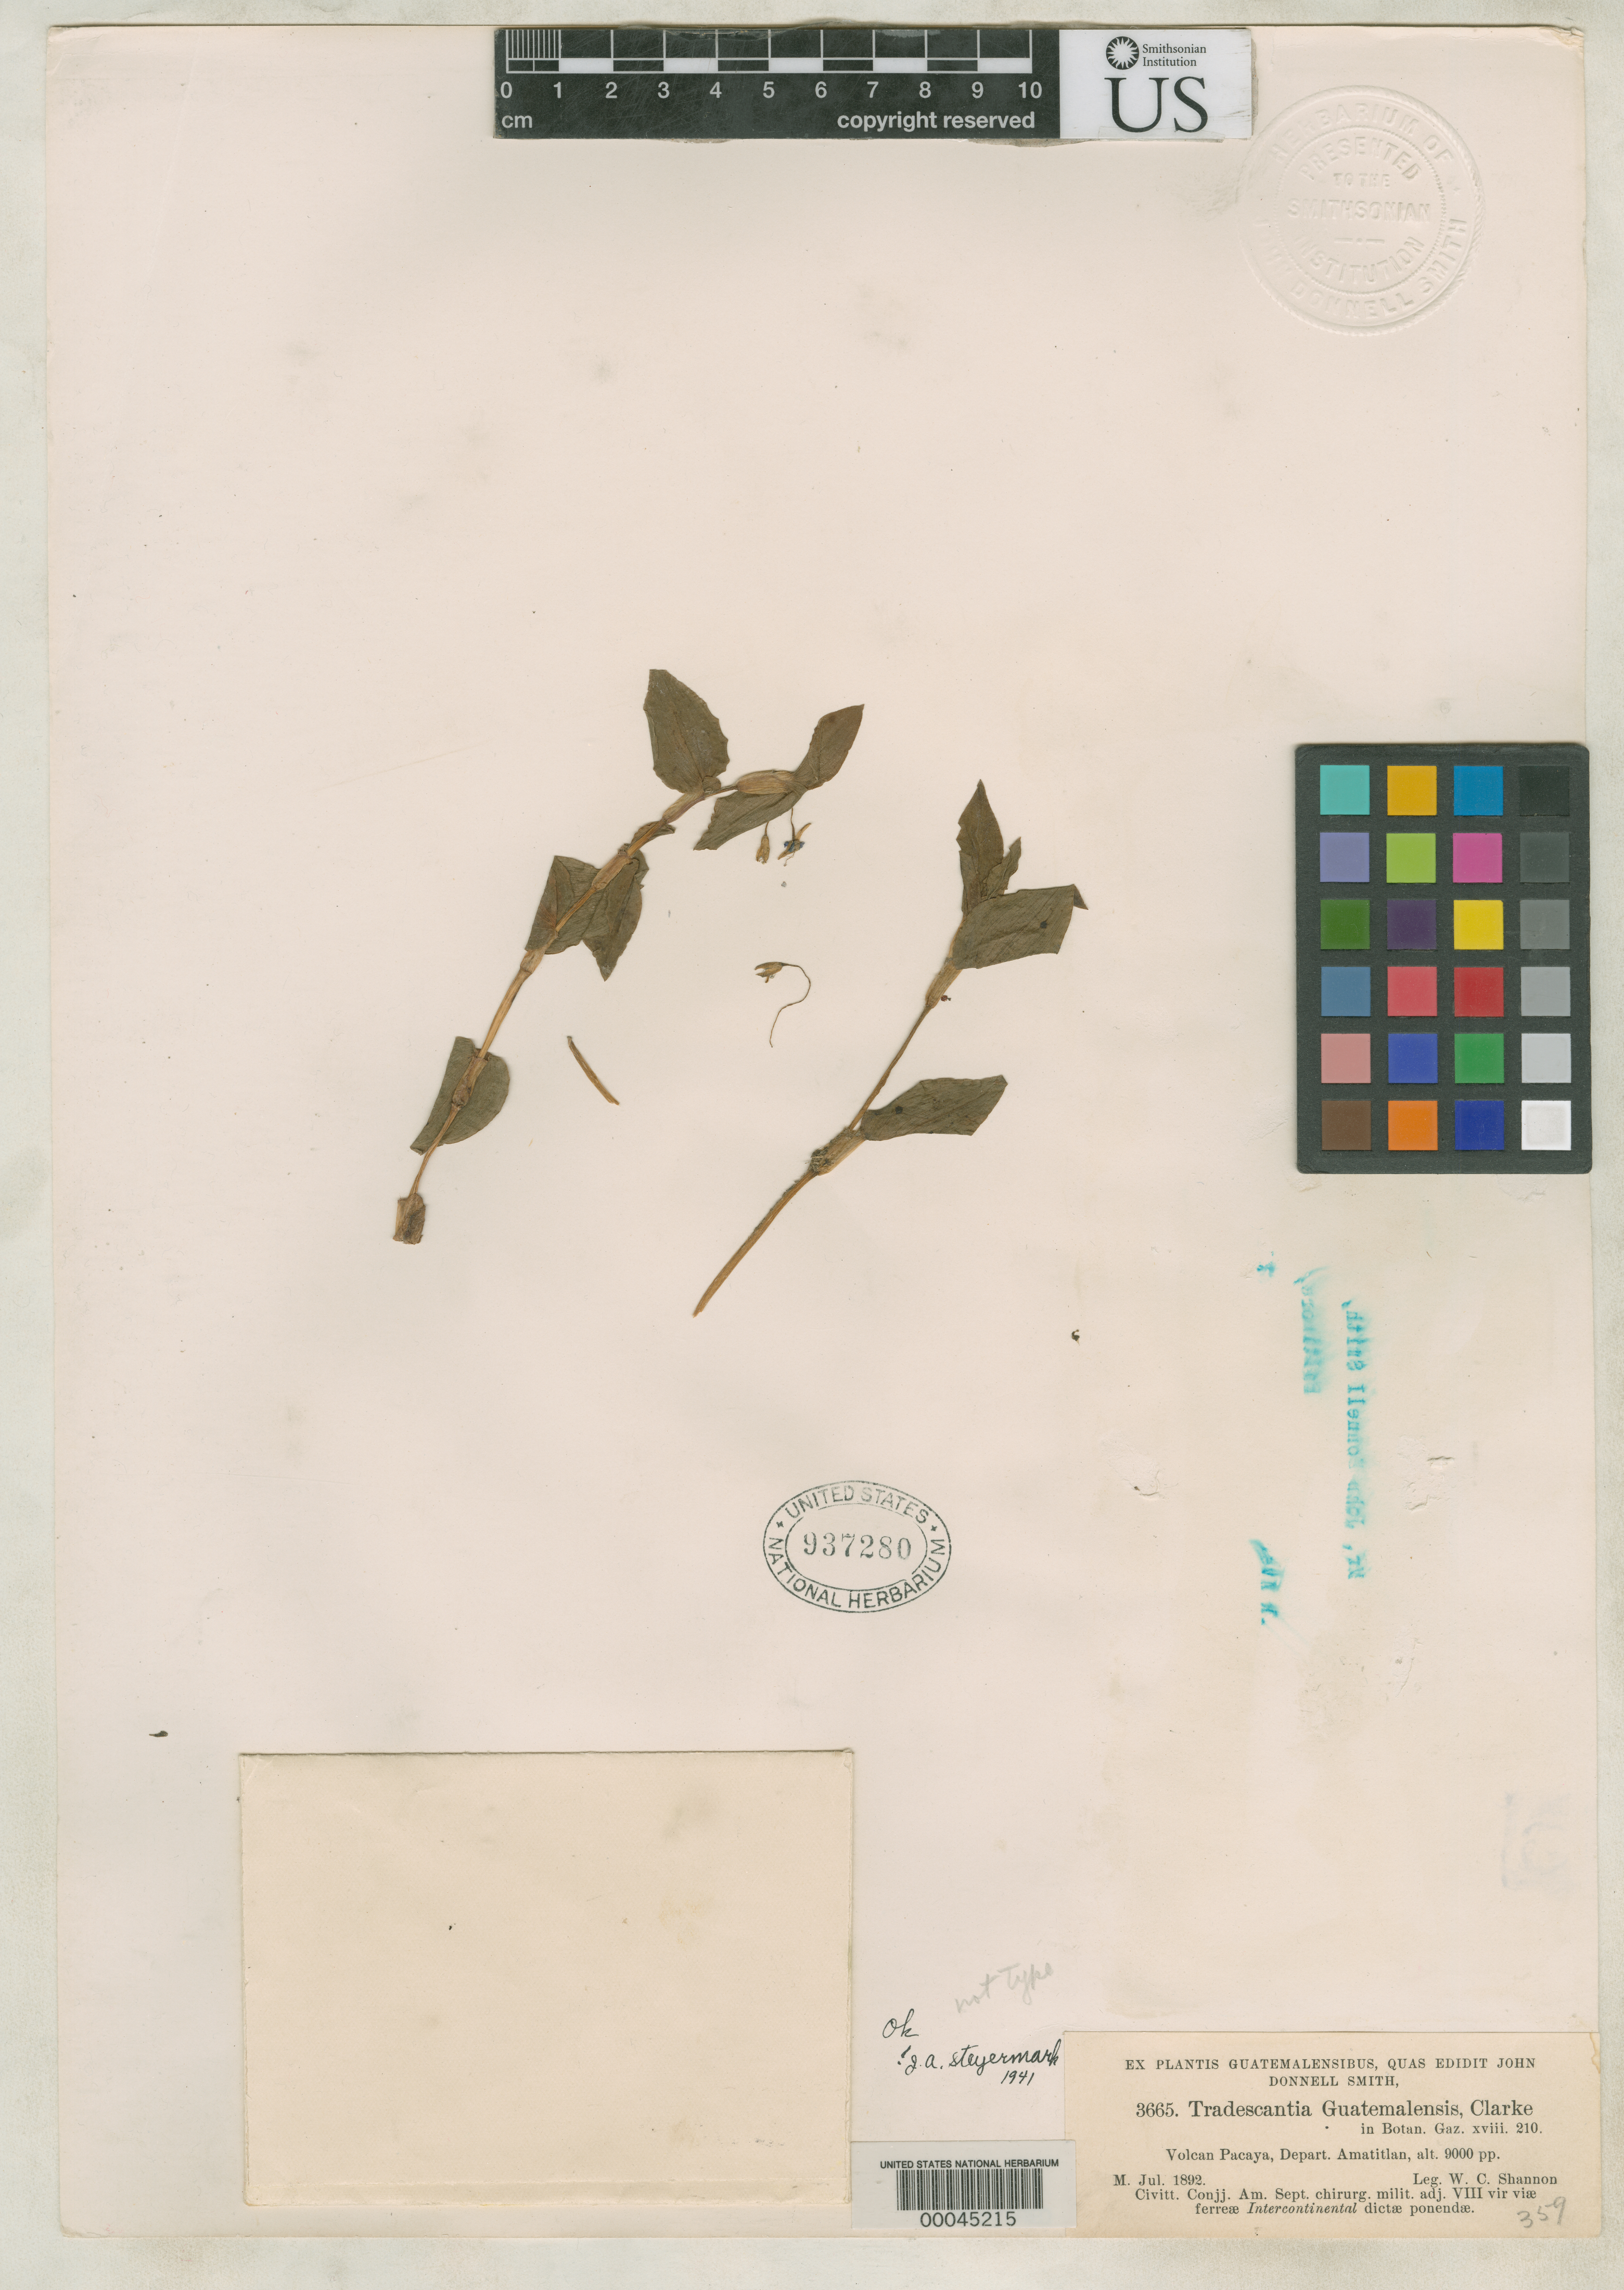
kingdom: Plantae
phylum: Tracheophyta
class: Liliopsida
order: Commelinales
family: Commelinaceae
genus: Tradescantia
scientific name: Tradescantia guatemalensis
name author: C.B. Clarke ex Donn. Sm.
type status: Syntype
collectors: W. C. Shannon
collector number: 3665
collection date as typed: Jul 1892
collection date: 1892-07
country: Guatemala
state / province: Guatemala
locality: Volcan Pacaya, Depart. Amatitlan.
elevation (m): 2743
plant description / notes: From the herbarium of J. Donnell Smith.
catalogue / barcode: US 937280